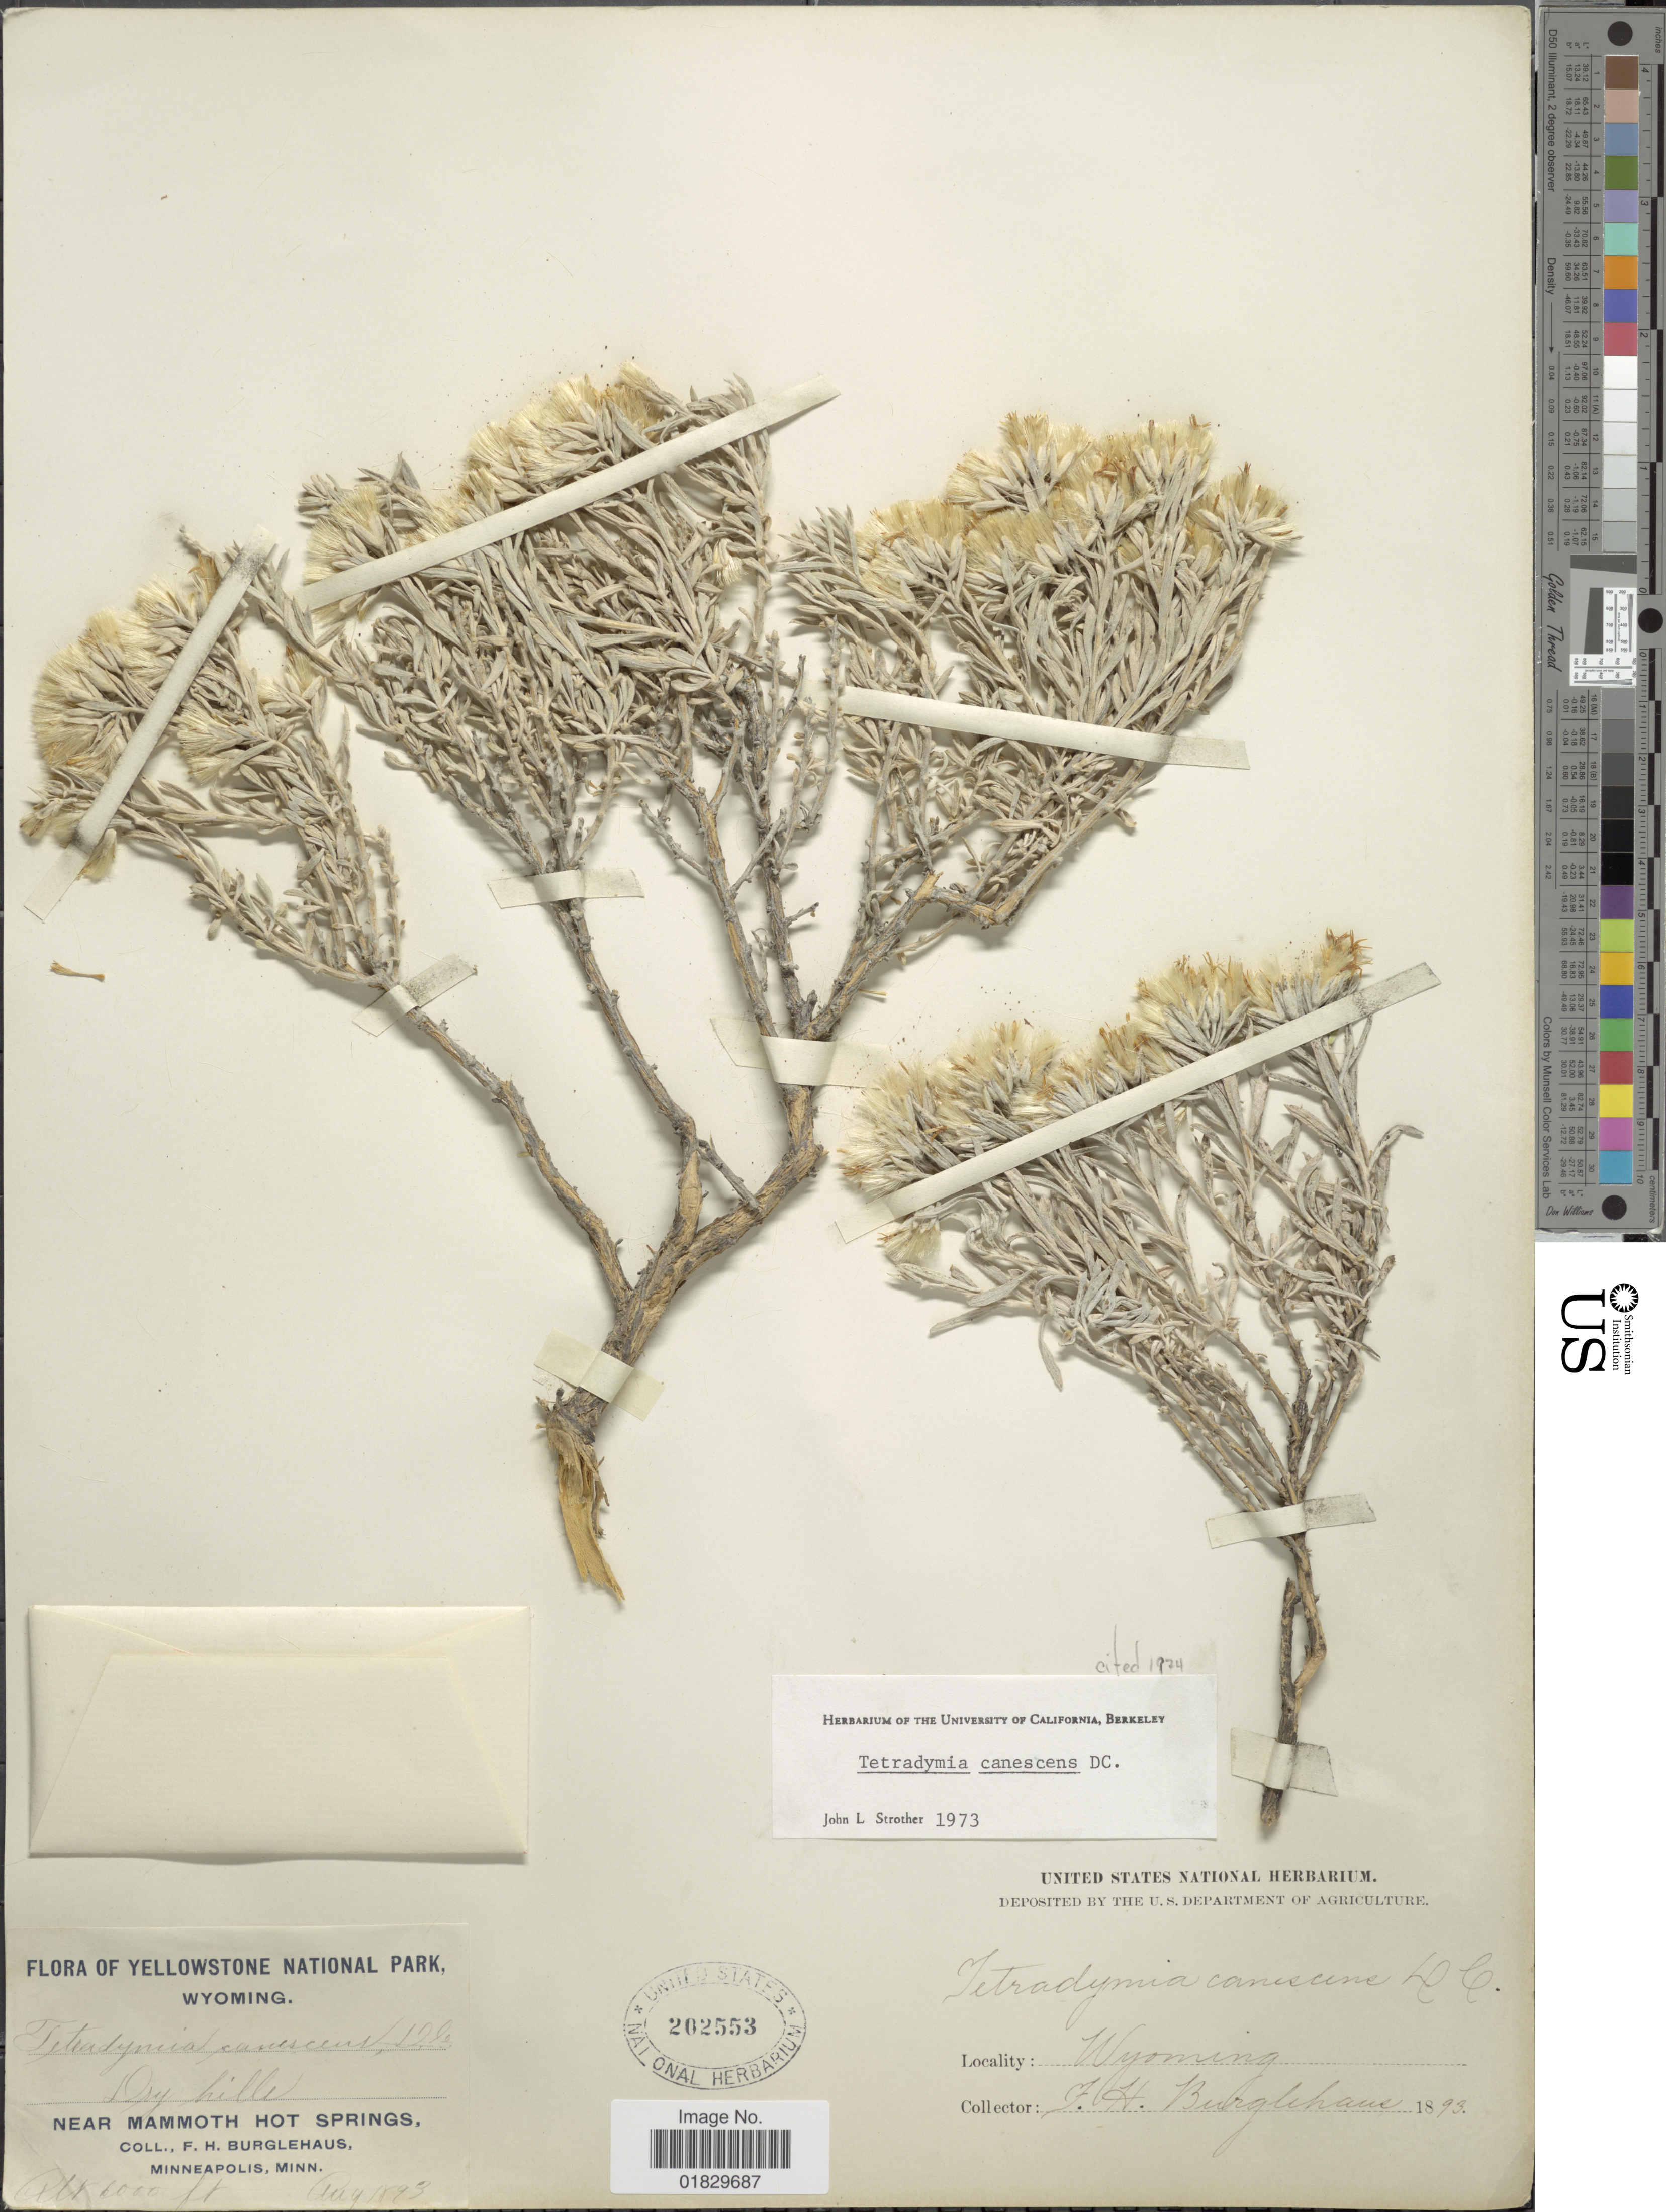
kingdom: Plantae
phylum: Tracheophyta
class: Magnoliopsida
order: Asterales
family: Asteraceae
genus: Tetradymia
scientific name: Tetradymia canescens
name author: DC.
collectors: F. Burglehaus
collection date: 1893-08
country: United States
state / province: Wyoming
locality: Yellowstone National Park, Wyoming. Dry hills. Near Mammoth Hot Springs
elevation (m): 1829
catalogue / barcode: US 202553